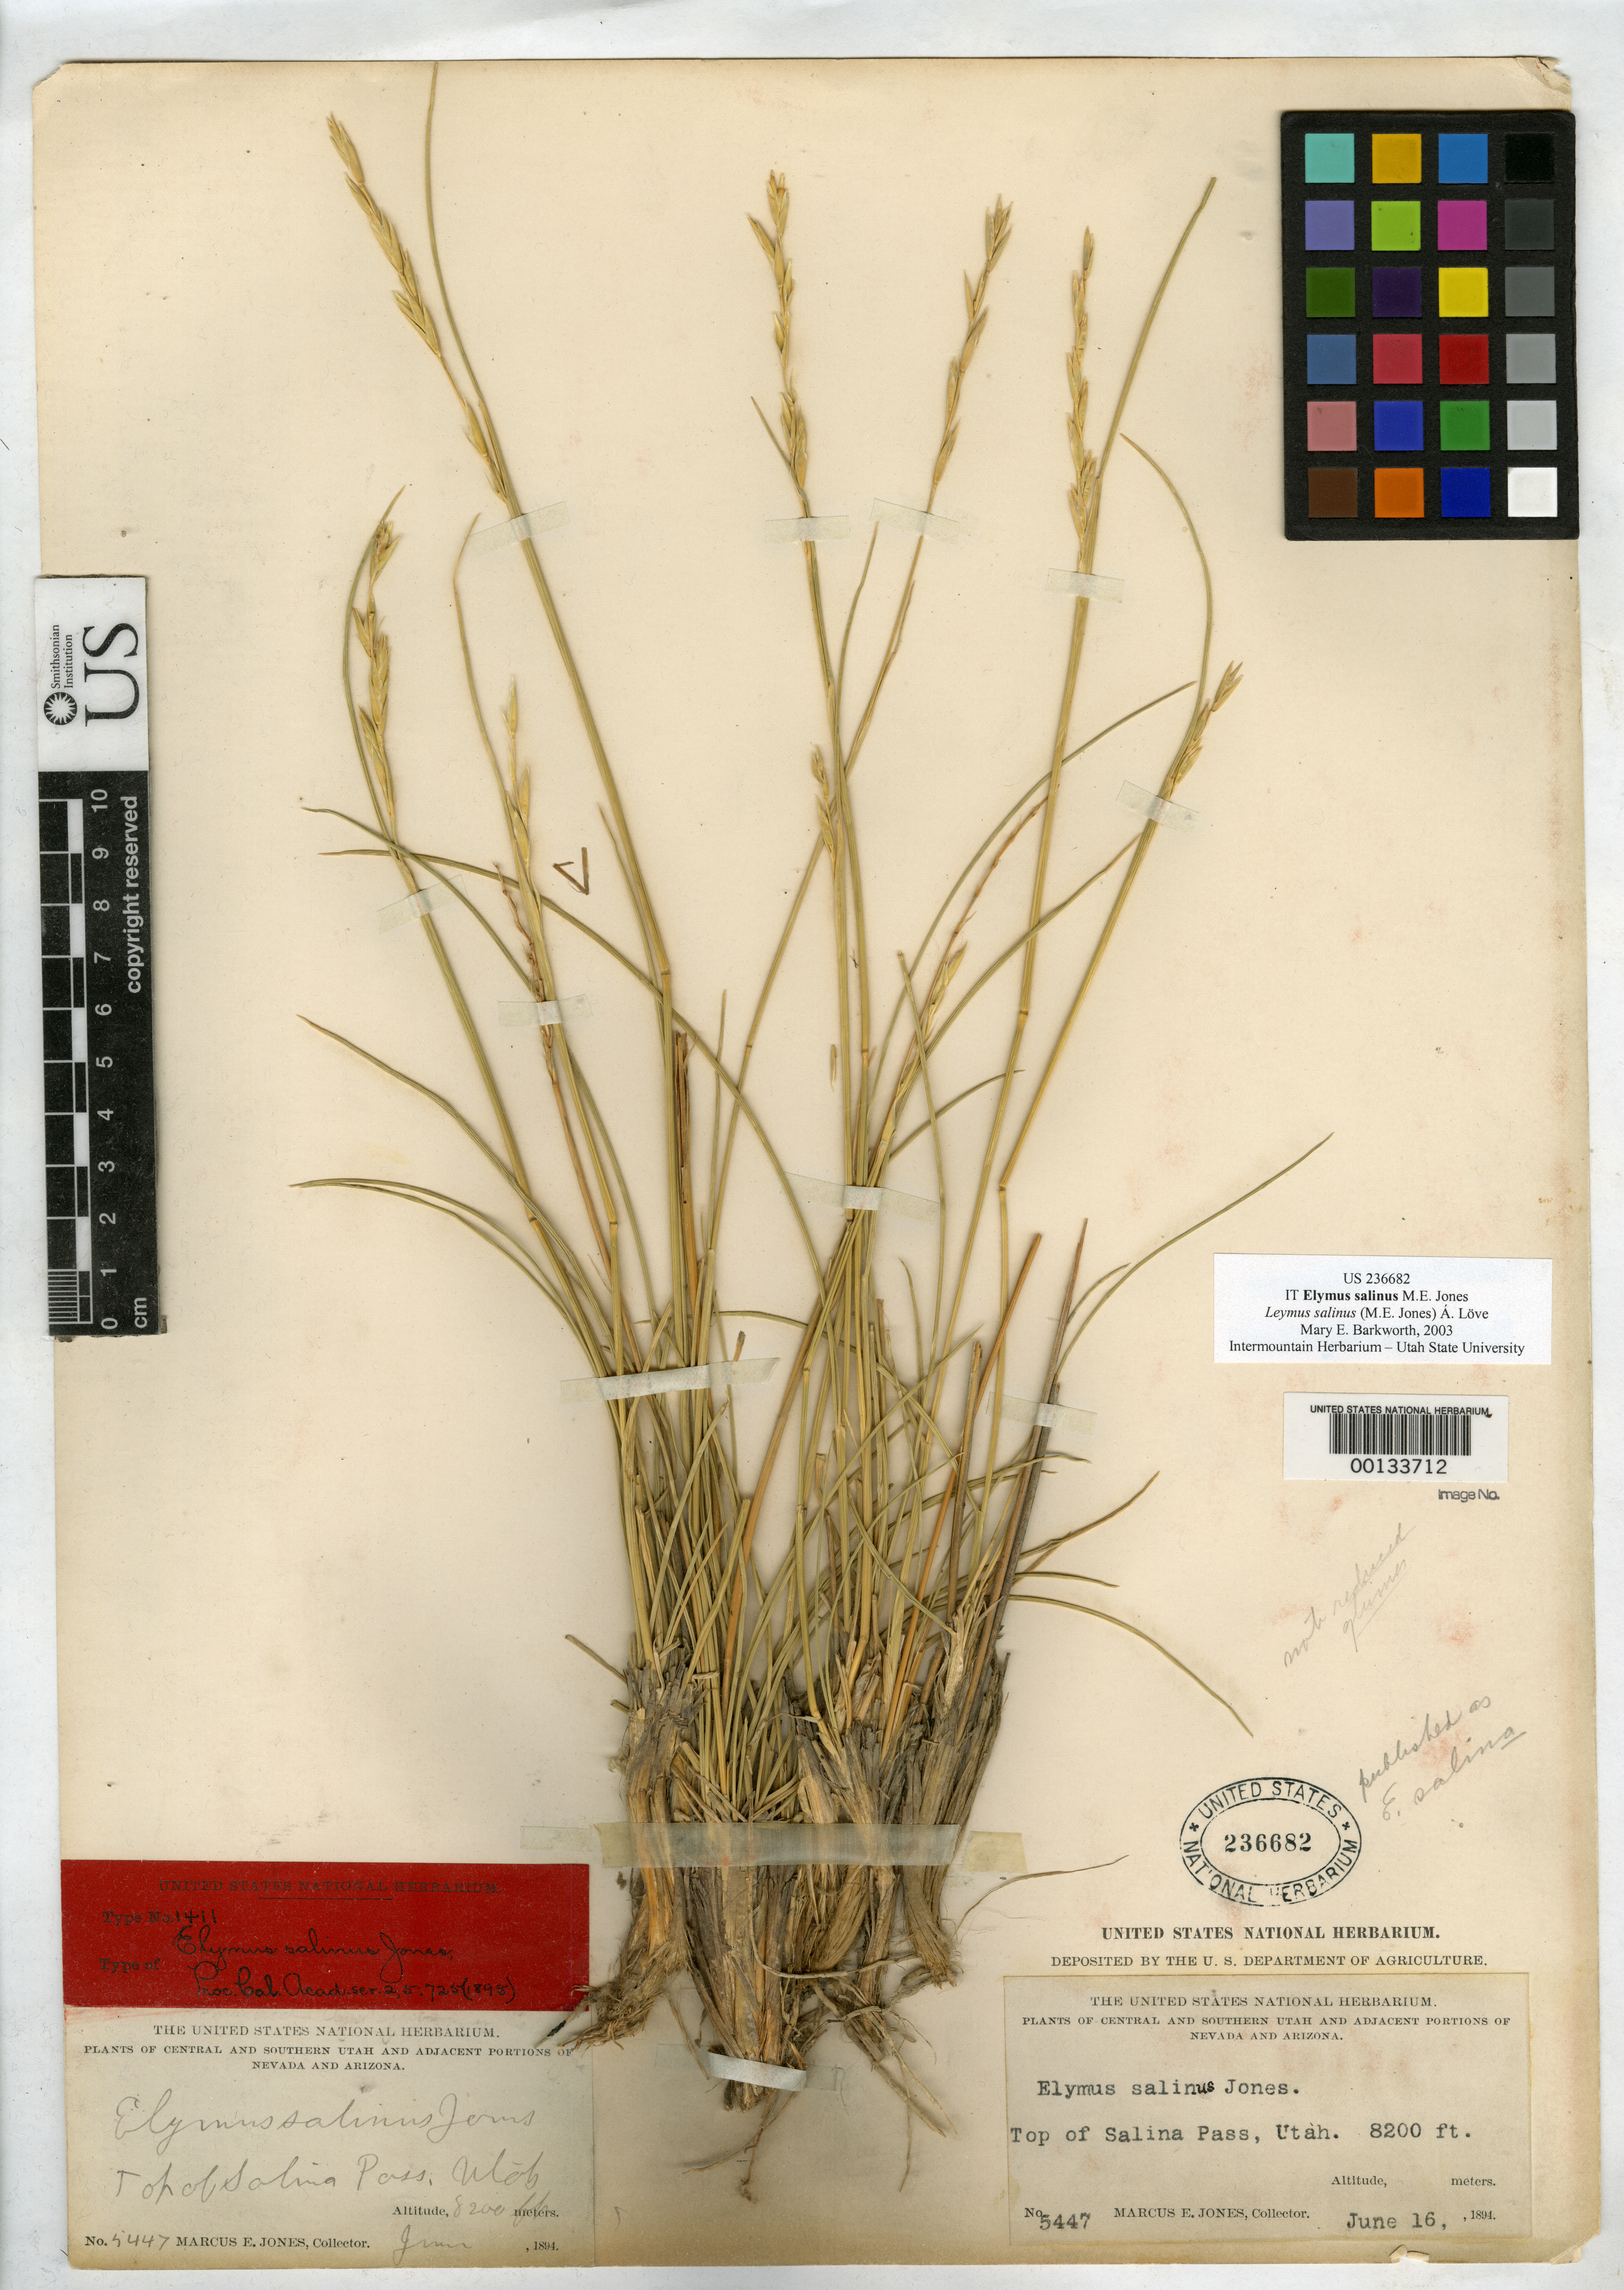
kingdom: Plantae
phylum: Tracheophyta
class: Liliopsida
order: Poales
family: Poaceae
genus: Elymus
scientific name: Elymus salinus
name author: M.E. Jones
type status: Isotype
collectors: M. E. Jones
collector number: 5447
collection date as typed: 16 Jun 1894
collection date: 1894-06-16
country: United States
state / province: Utah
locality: Top of Salina Pass.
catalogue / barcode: US 236682